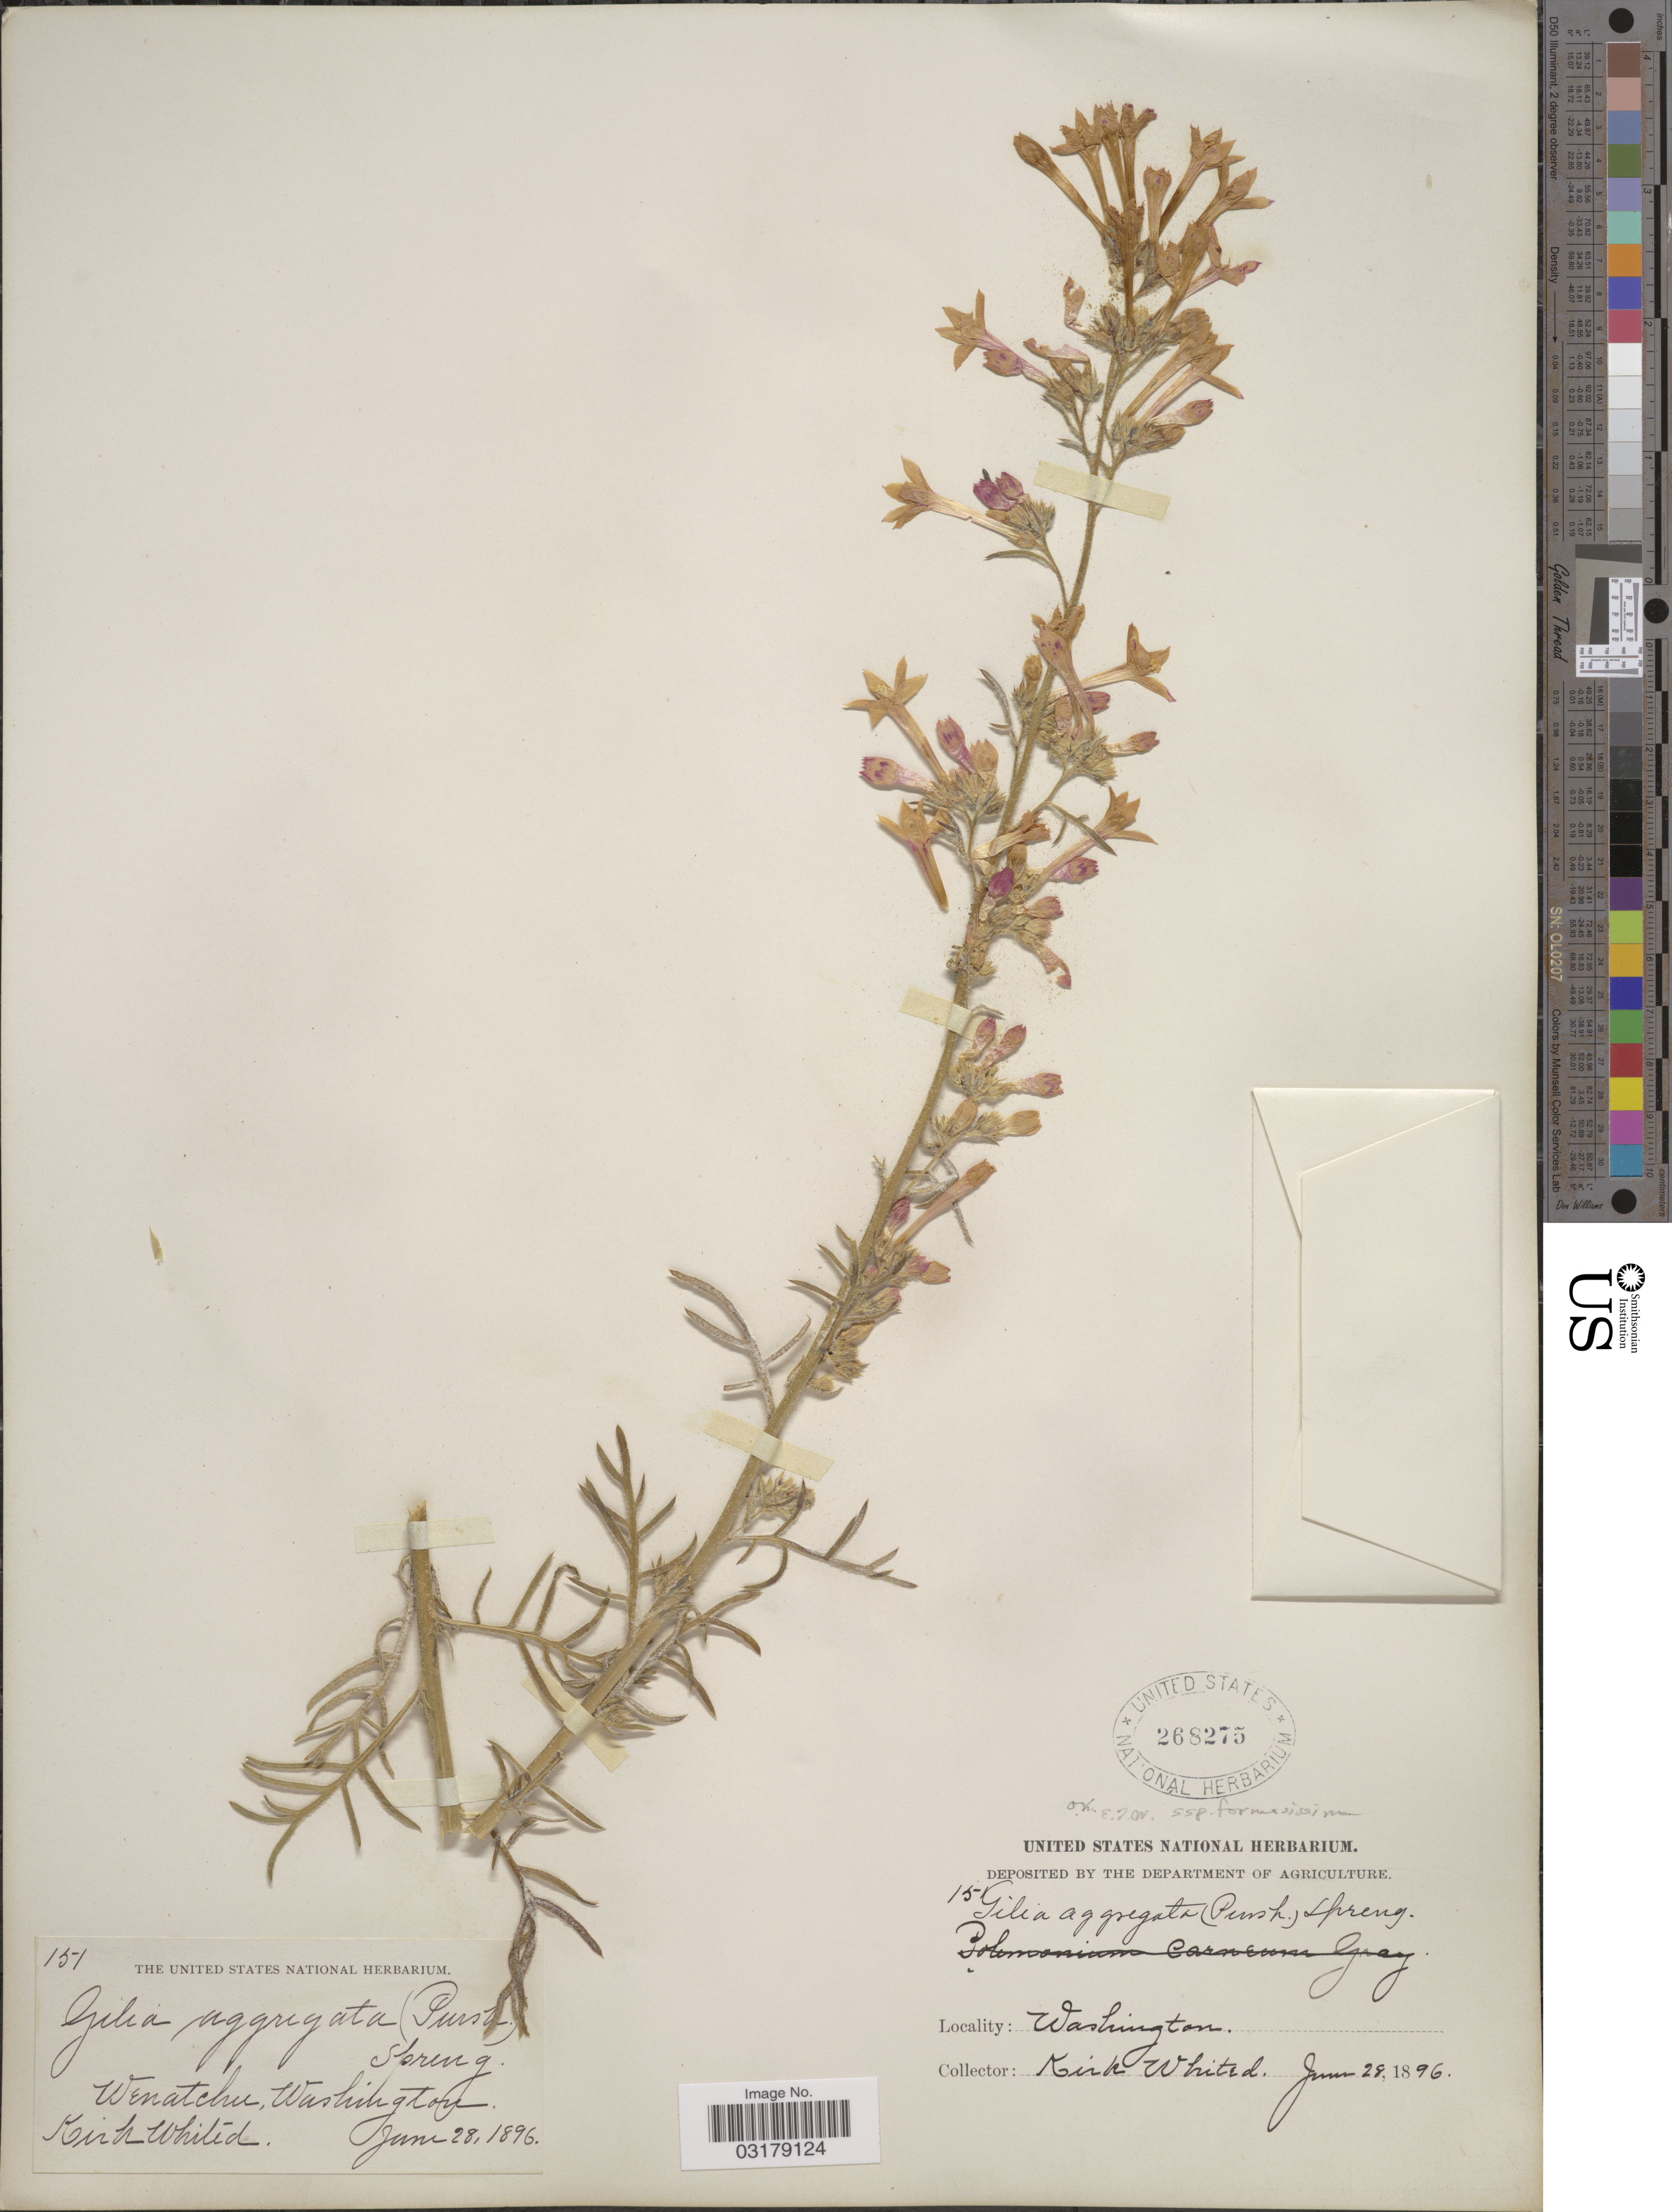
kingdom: Plantae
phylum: Tracheophyta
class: Magnoliopsida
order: Ericales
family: Polemoniaceae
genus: Ipomopsis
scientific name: Ipomopsis aggregata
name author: (Pursh) V.E. Grant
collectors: K. Whited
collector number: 151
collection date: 1896-06-28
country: United States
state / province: Washington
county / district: Chelan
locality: Wenatchee.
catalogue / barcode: US 268275